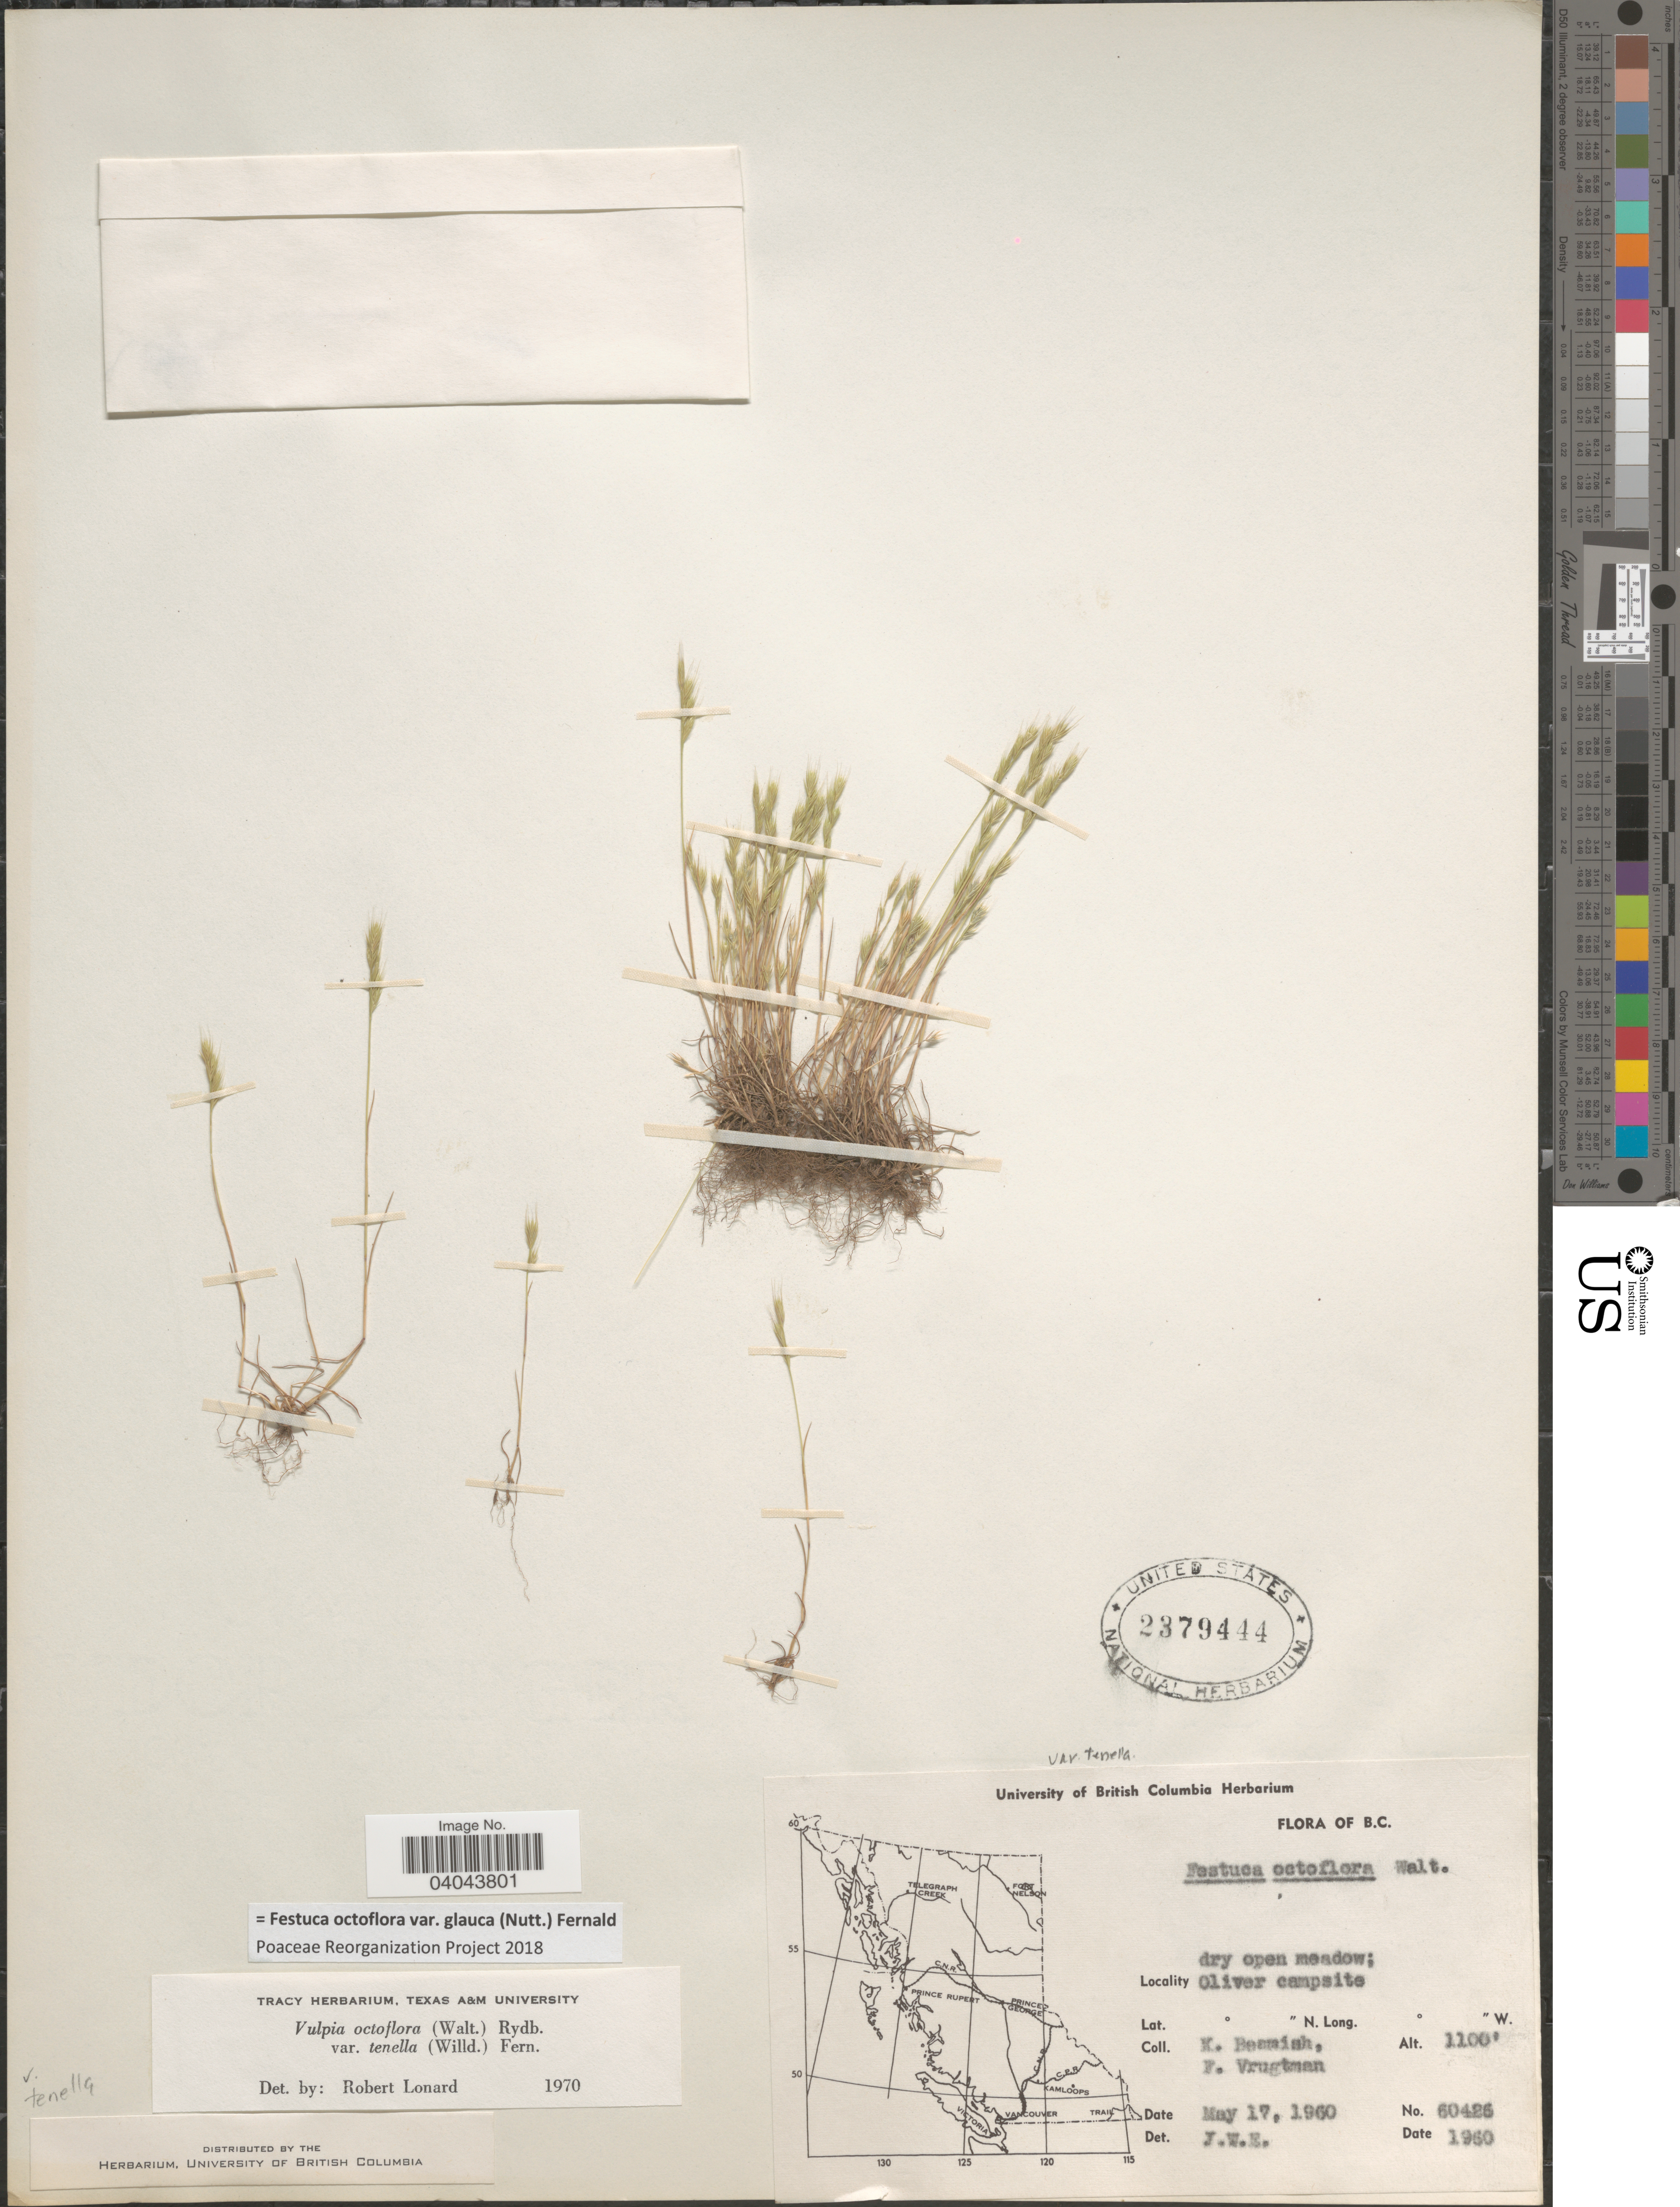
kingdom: Plantae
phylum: Tracheophyta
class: Liliopsida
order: Poales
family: Poaceae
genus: Festuca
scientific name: Festuca octoflora var. glauca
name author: (Nutt.) Fernald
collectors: K. Beamish & F. Vrugtman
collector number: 60426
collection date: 1960-05-17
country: Canada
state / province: British Columbia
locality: Oliver campsite.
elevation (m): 335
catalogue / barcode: US 2379444